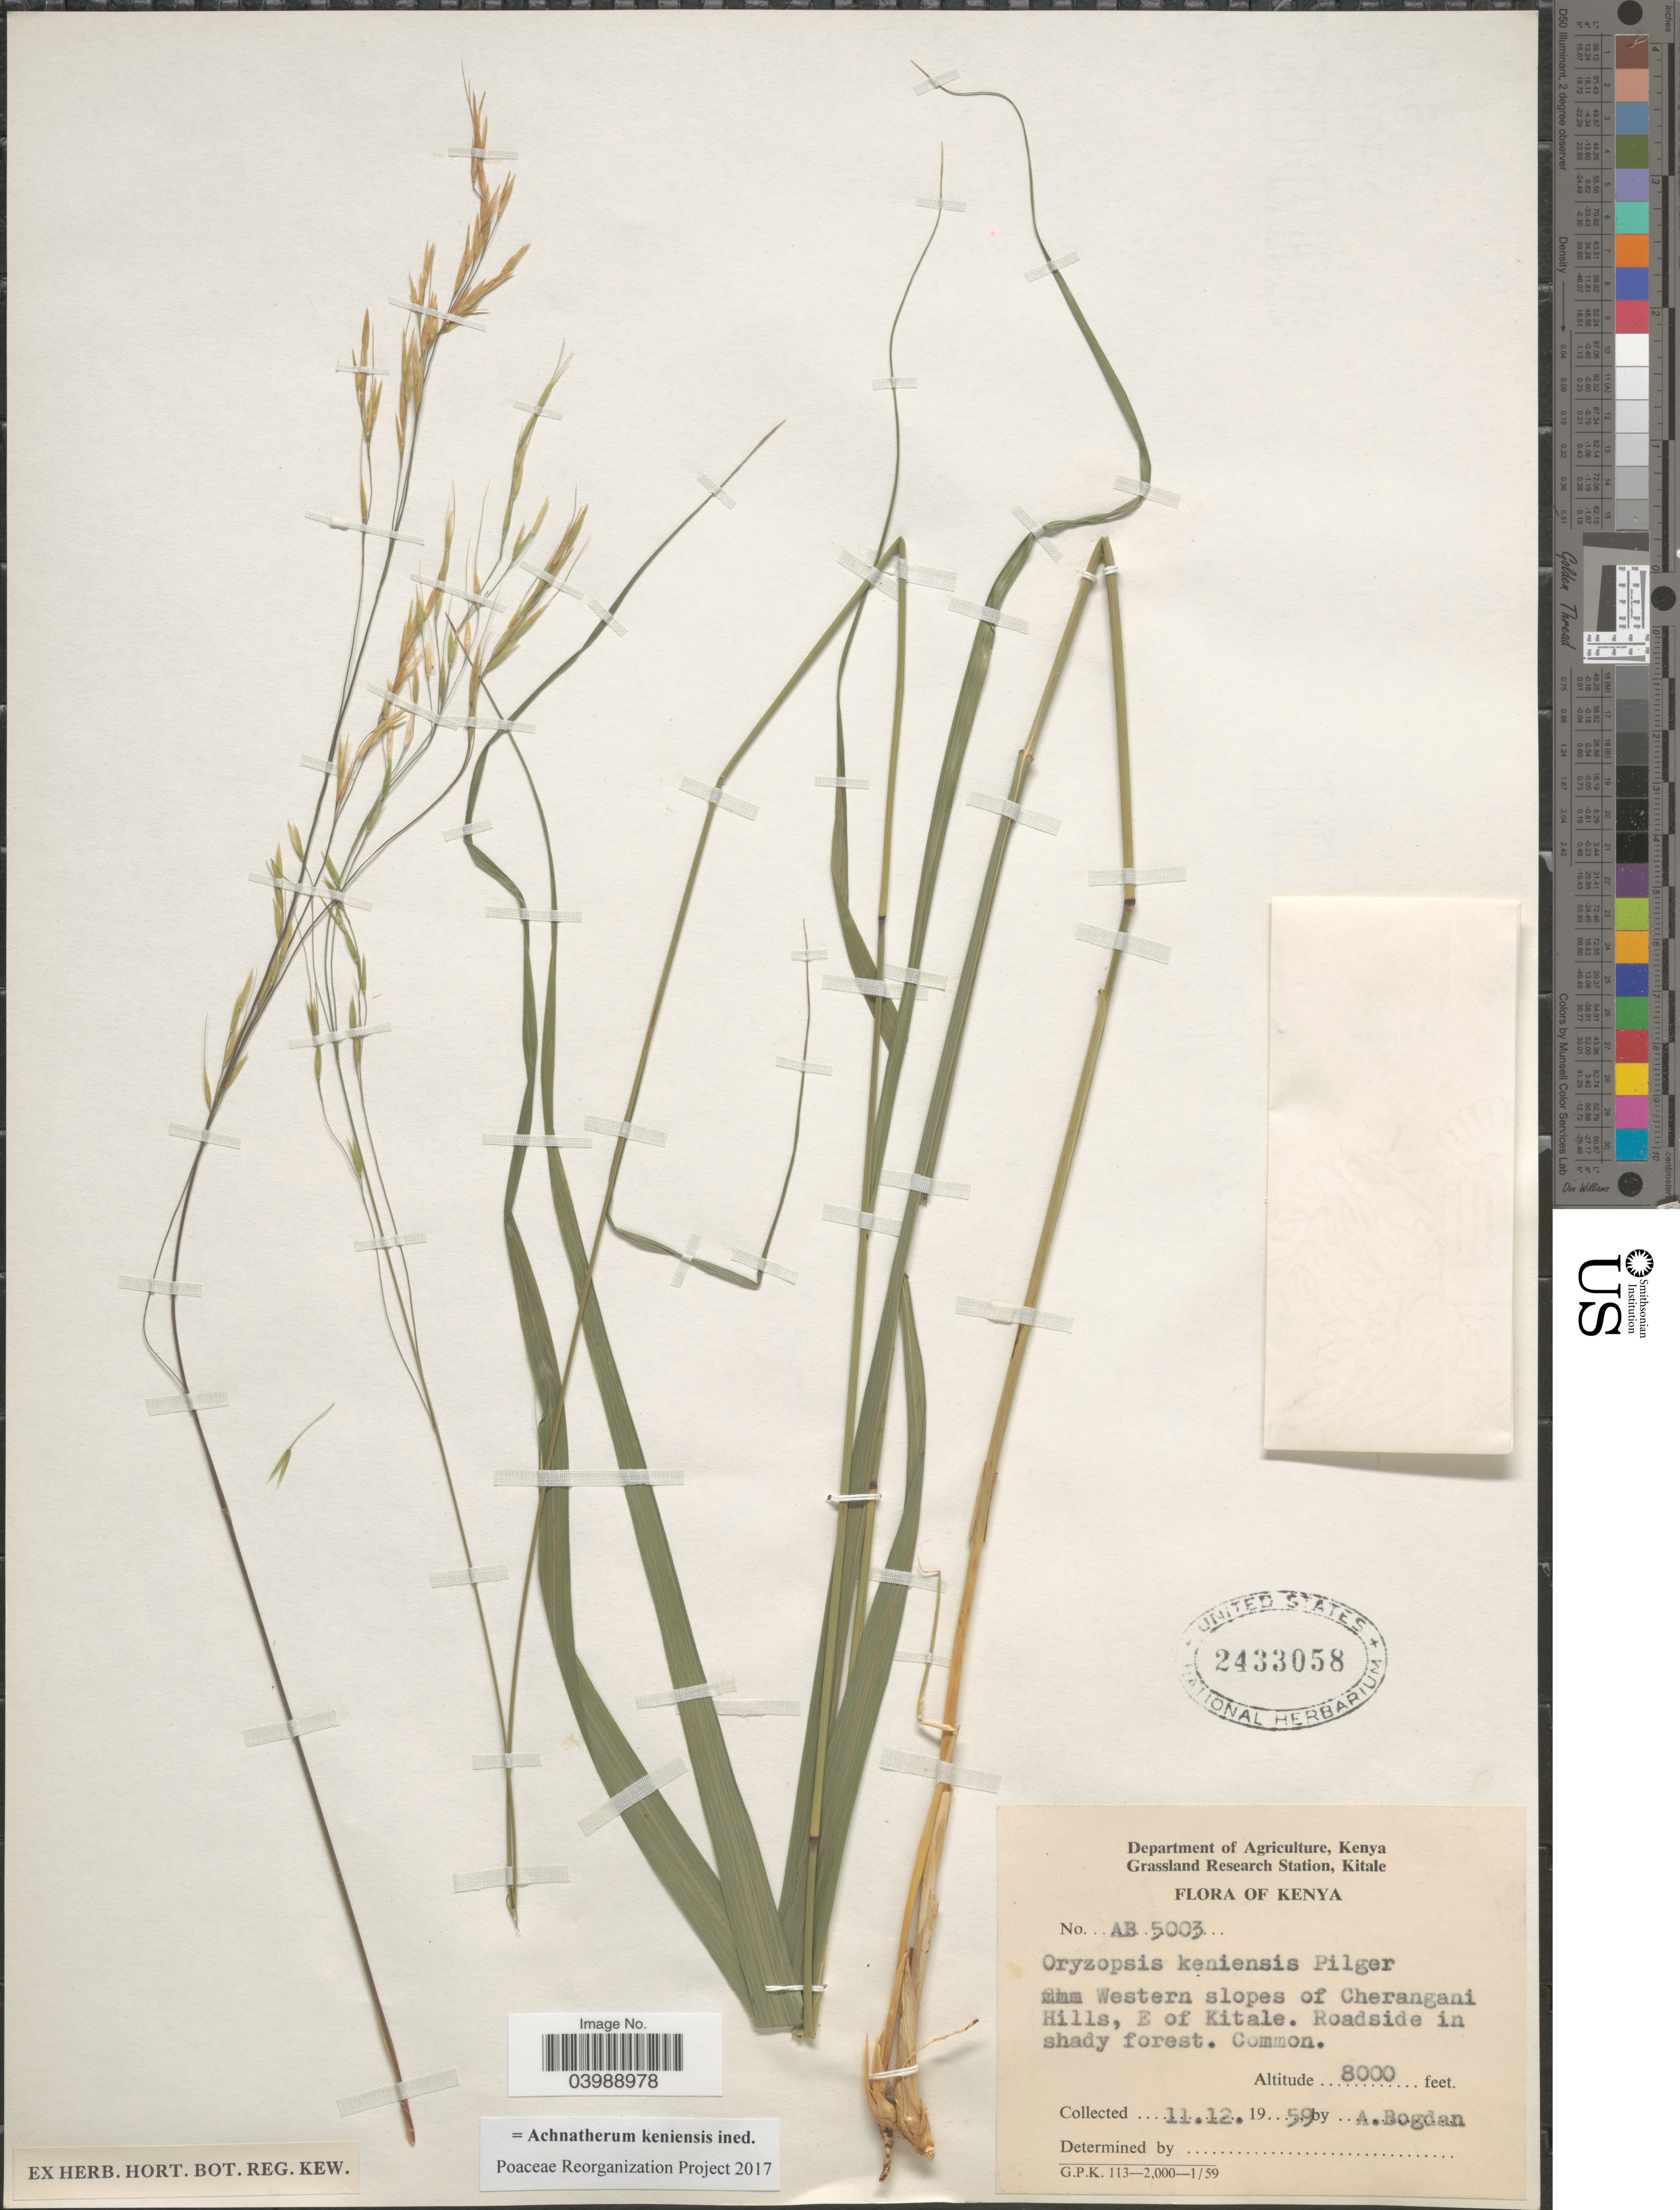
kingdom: Plantae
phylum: Tracheophyta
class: Liliopsida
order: Poales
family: Poaceae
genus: Achnatherum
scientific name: Achnatherum keniensis ined.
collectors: A. Bogdan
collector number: AB5003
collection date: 1959-12-11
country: Kenya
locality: Western slopes of Cherangani Hills, E of Kitale.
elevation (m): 2438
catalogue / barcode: US 2433058